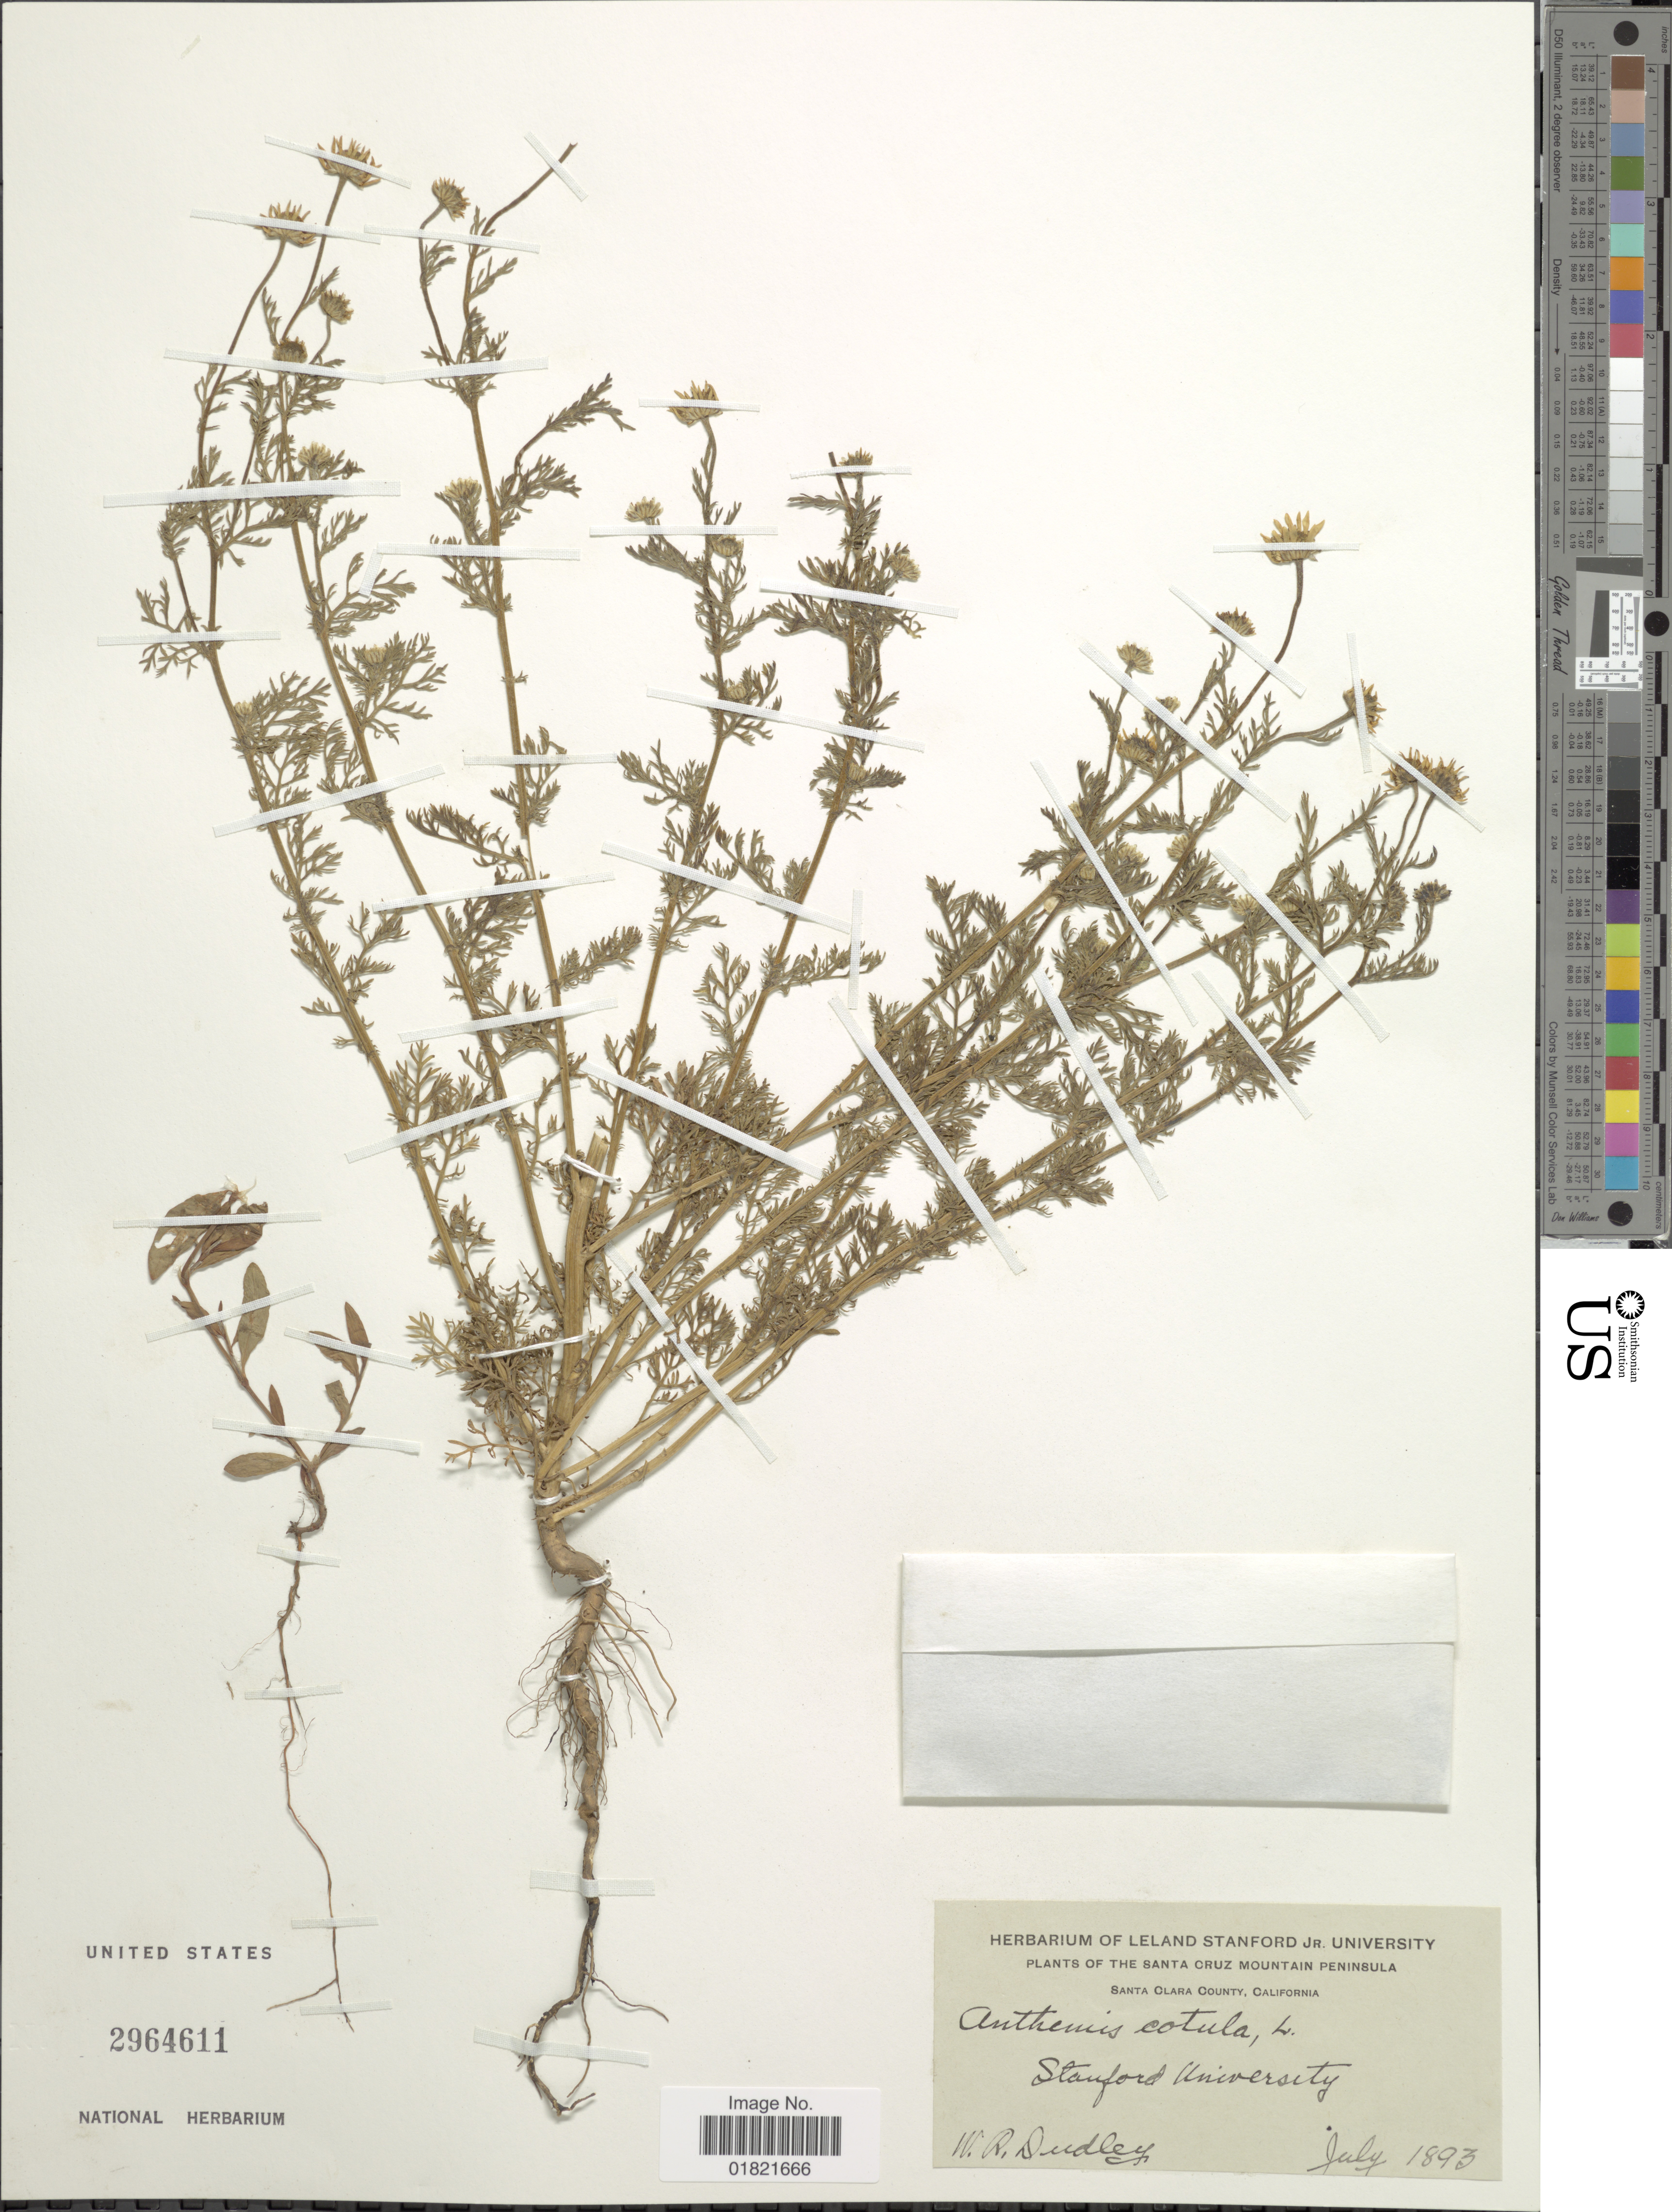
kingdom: Plantae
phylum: Tracheophyta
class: Magnoliopsida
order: Asterales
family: Asteraceae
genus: Anthemis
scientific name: Anthemis cotula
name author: L.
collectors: W. Dudley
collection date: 1893-07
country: United States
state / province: California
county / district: Santa Clara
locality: Santa Cruz Mountain Peninsula, Santa Clara County, Stanford University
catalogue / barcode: US 2964611